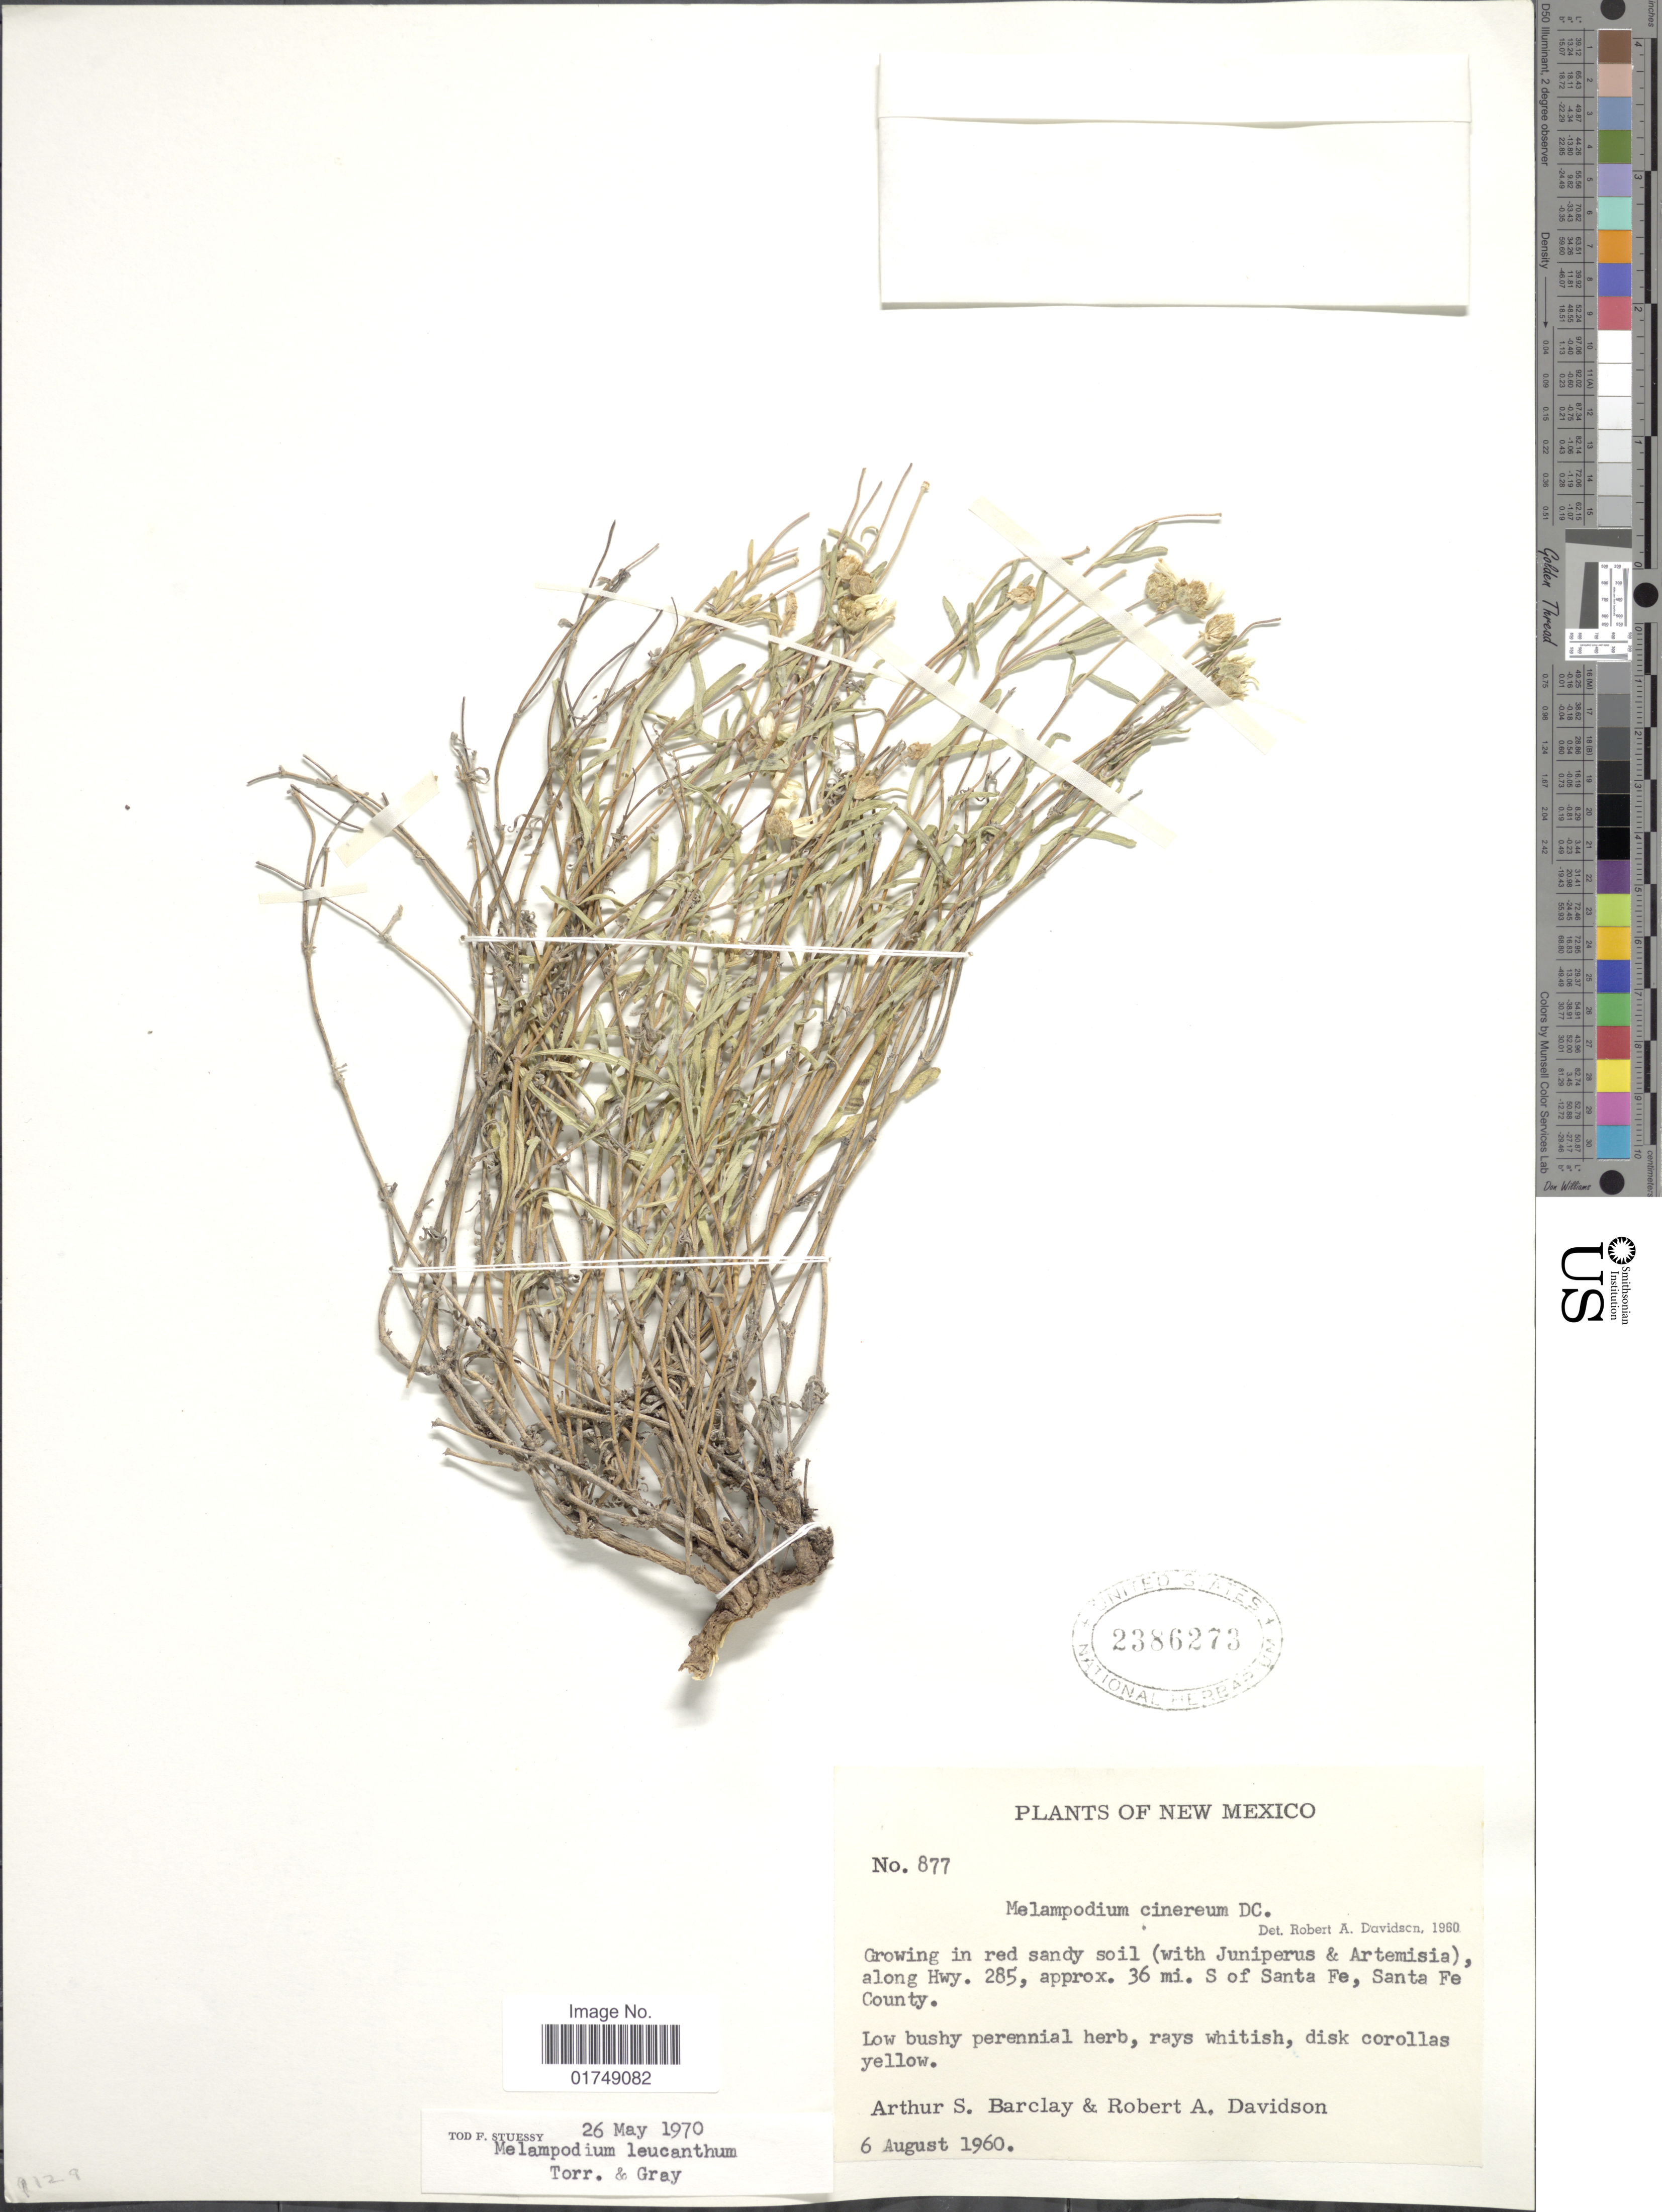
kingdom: Plantae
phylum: Tracheophyta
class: Magnoliopsida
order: Asterales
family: Asteraceae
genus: Melampodium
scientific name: Melampodium leucanthum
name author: Torr. & A. Gray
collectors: A. S. Barclay & R. A. Davidson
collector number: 877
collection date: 1960-08-06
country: United States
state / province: New Mexico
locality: Along Hwy. 285, approx. 36 mi S of Santa Fe, Santa Fe County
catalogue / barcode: US 2386273